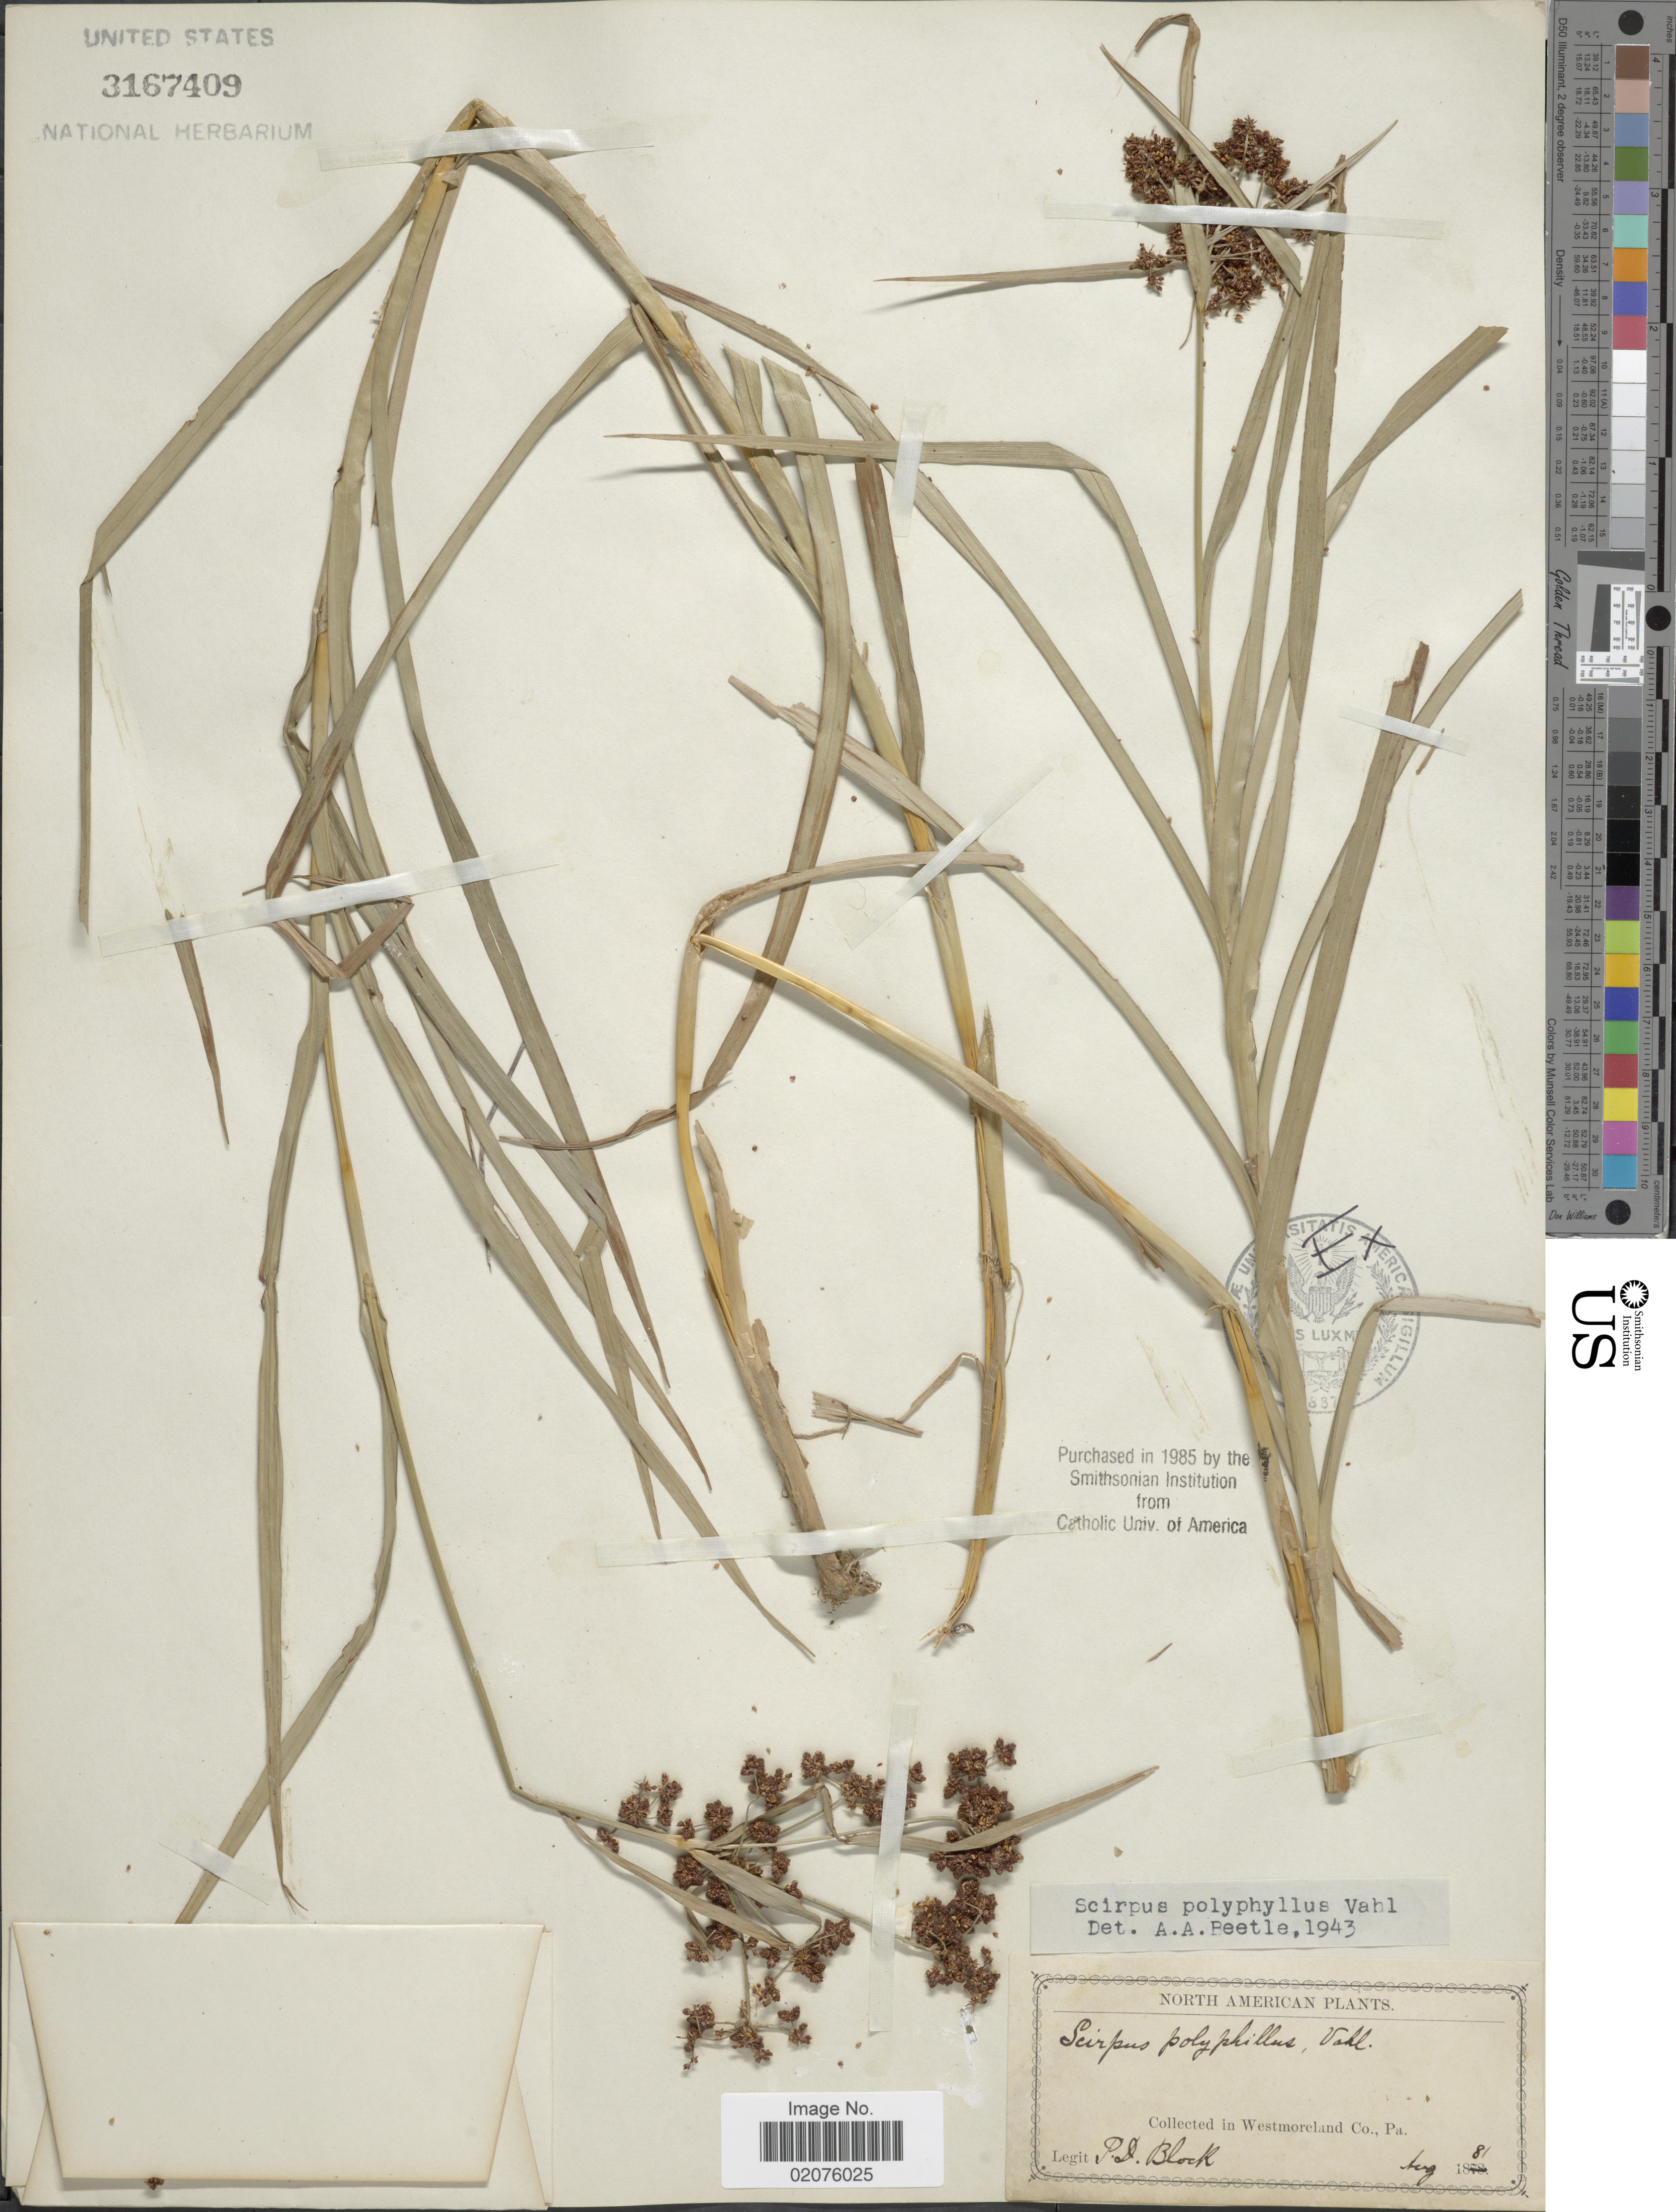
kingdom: Plantae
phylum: Tracheophyta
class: Liliopsida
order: Poales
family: Cyperaceae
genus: Scirpus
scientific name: Scirpus polyphyllus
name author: Vahl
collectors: P. De Block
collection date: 1881-08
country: United States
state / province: Pennsylvania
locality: Westmoreland Co.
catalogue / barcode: US 3167409